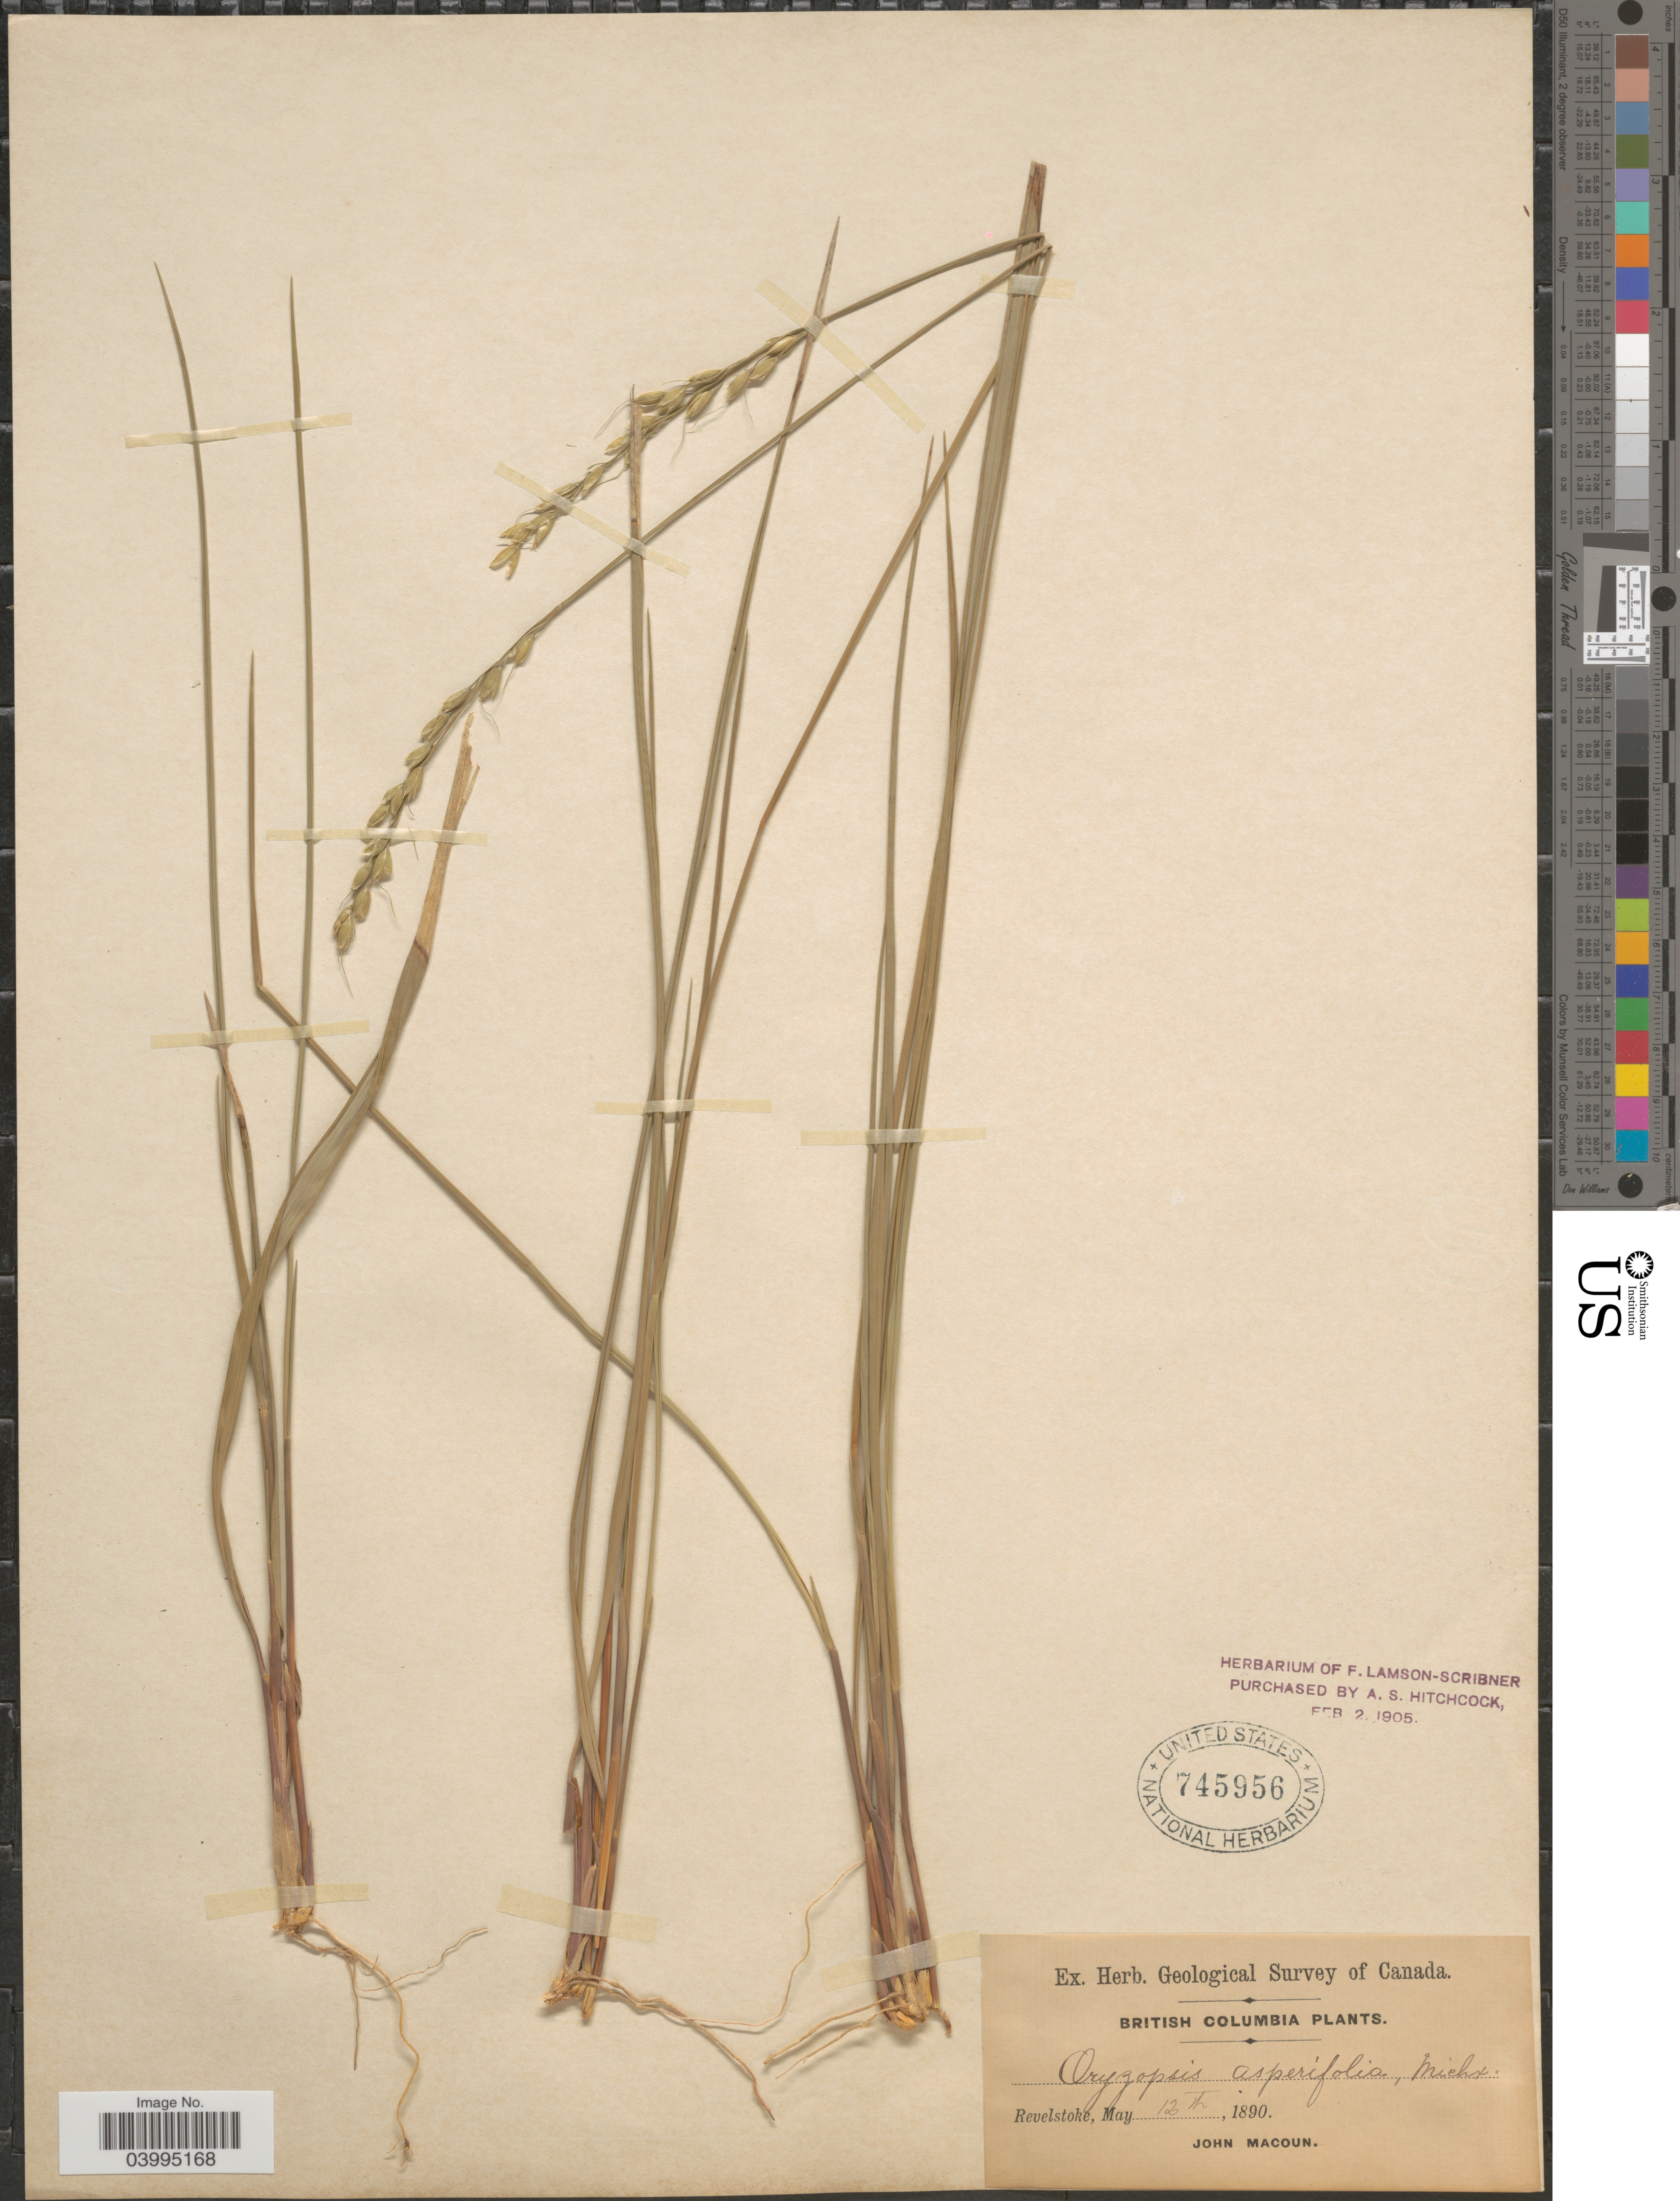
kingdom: Plantae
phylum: Tracheophyta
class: Liliopsida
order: Poales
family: Poaceae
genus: Oryzopsis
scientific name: Oryzopsis asperifolia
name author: Michx.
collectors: J. Macoun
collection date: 1890-05-12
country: Canada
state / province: British Columbia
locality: Revelstoke.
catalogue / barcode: US 745956